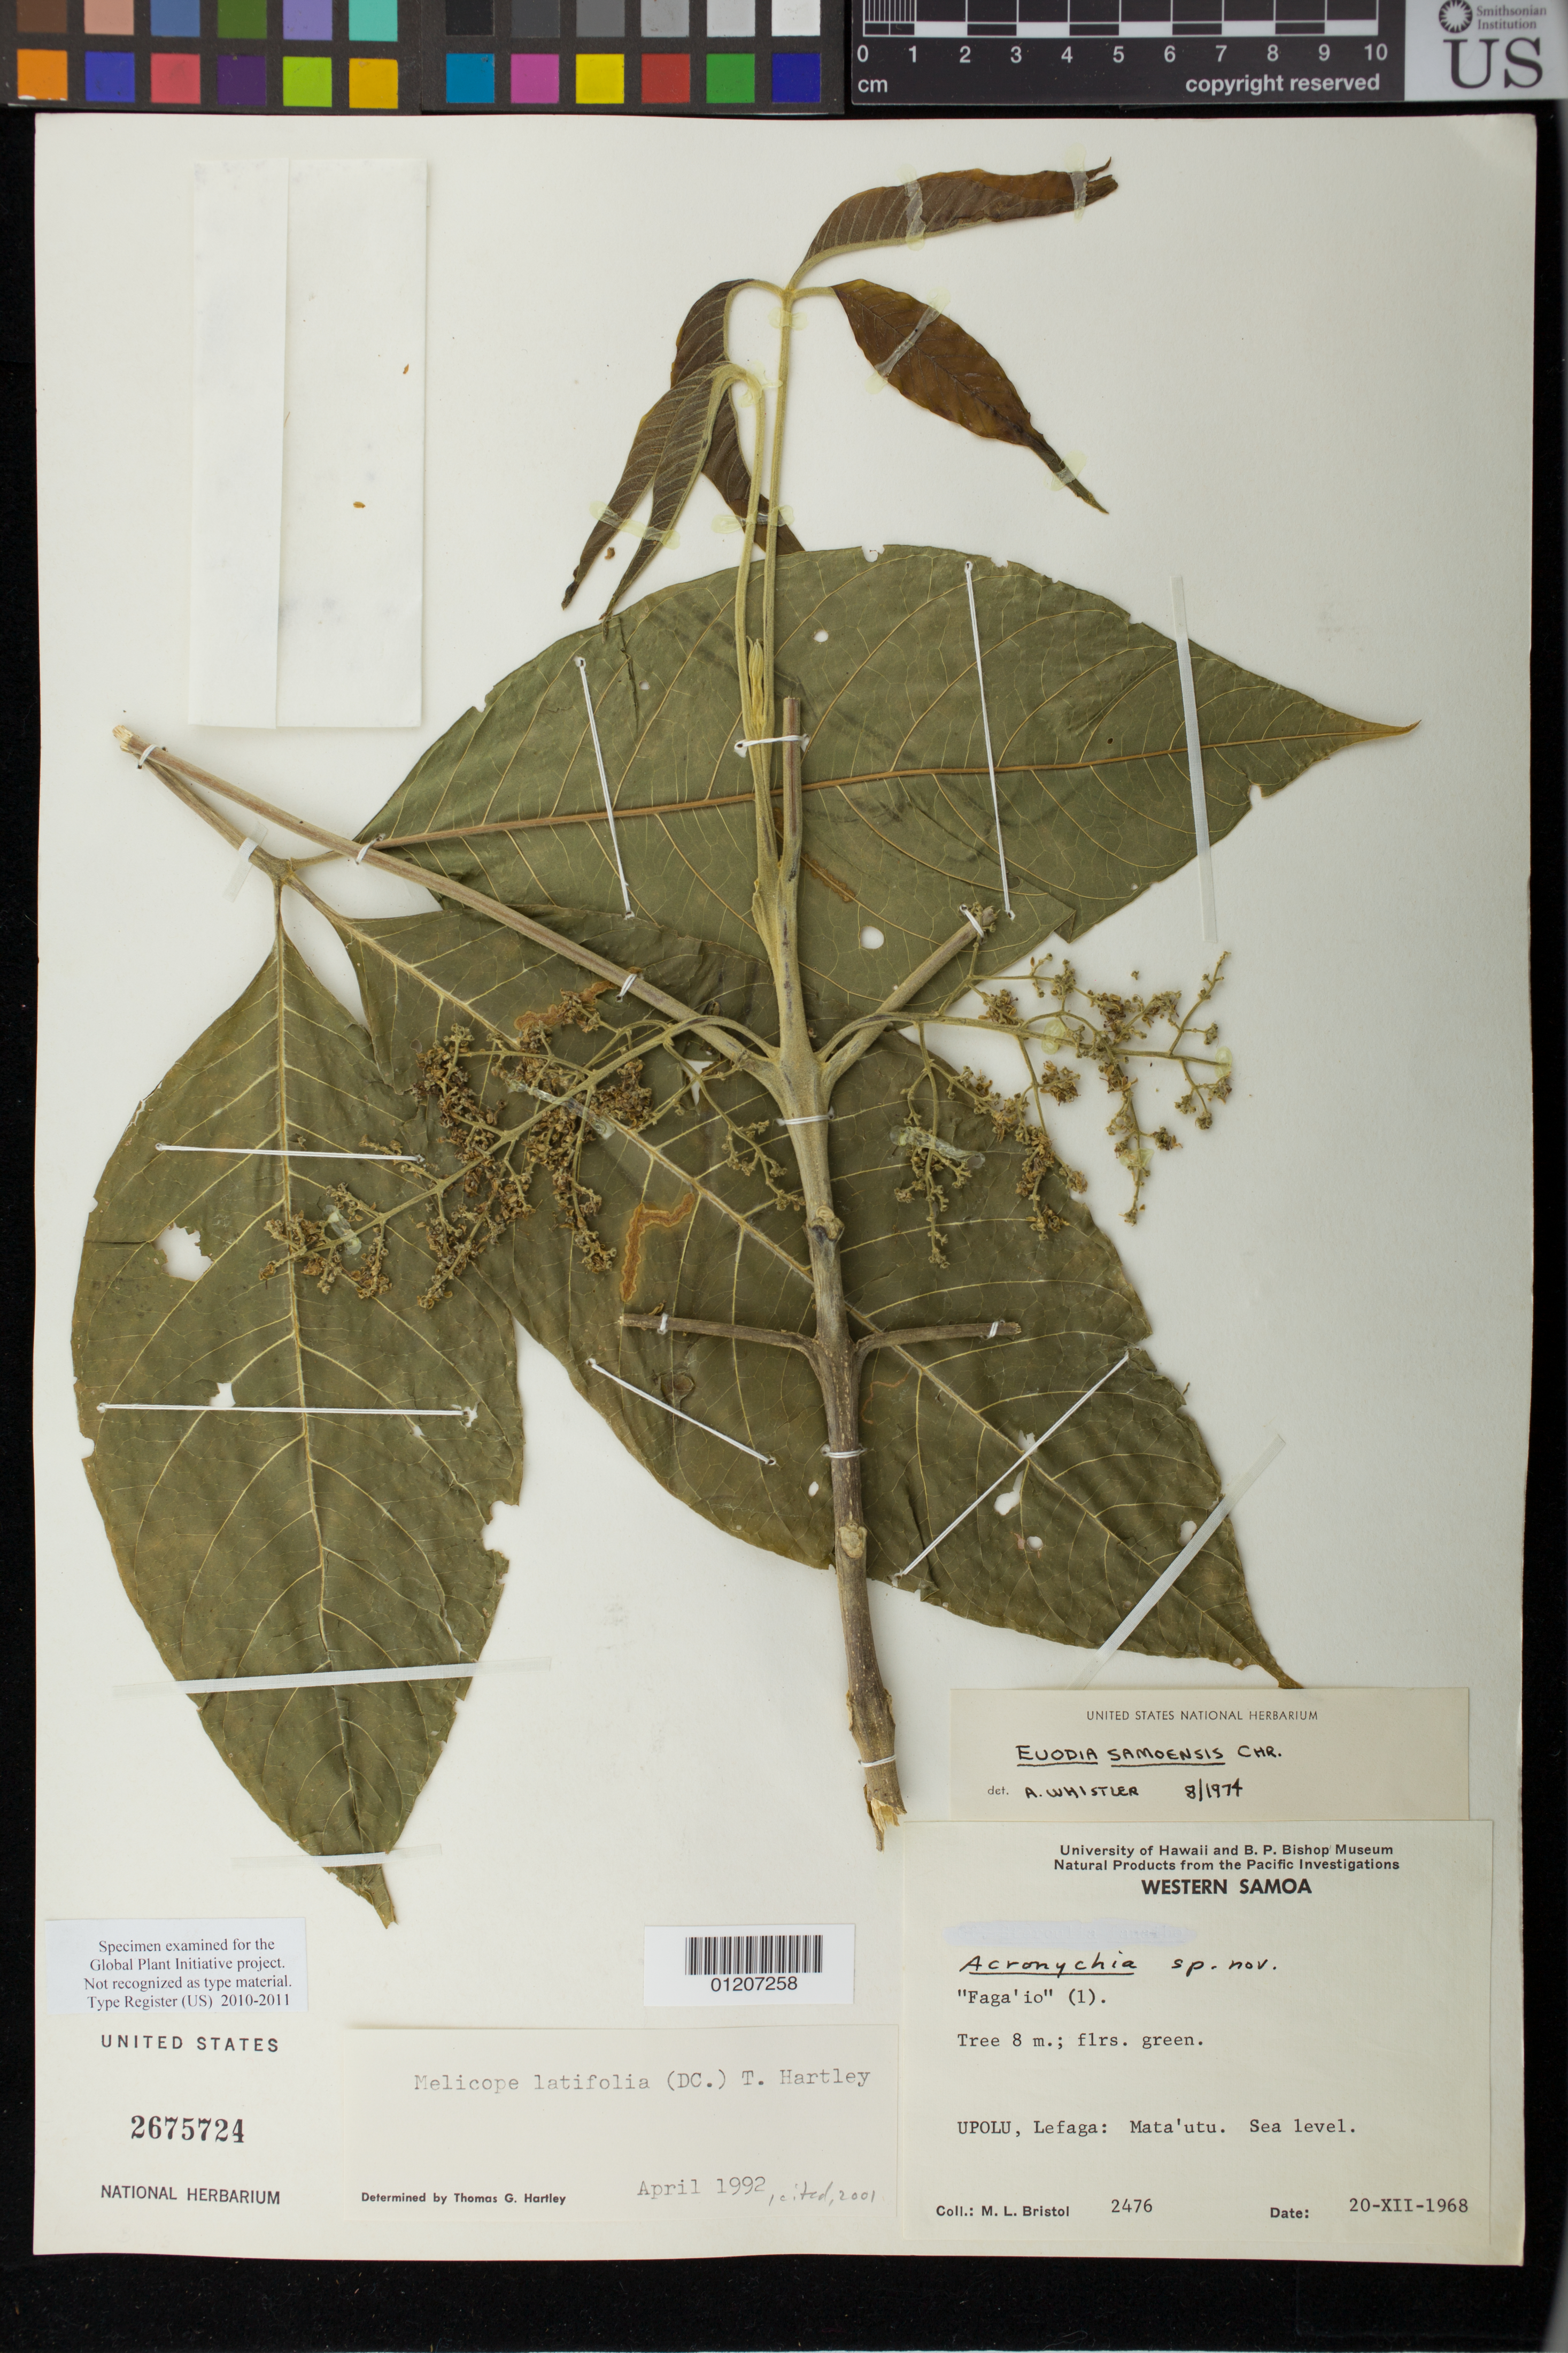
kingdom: Plantae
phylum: Tracheophyta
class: Magnoliopsida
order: Sapindales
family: Rutaceae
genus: Melicope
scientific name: Melicope latifolia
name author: (DC.) T.G. Hartley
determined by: Hartley, T. G.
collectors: M. L. Bristol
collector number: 2476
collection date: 1968-12-20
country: Samoa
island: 'Upolu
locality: Lefaga: Mata'utu.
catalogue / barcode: US 2675724